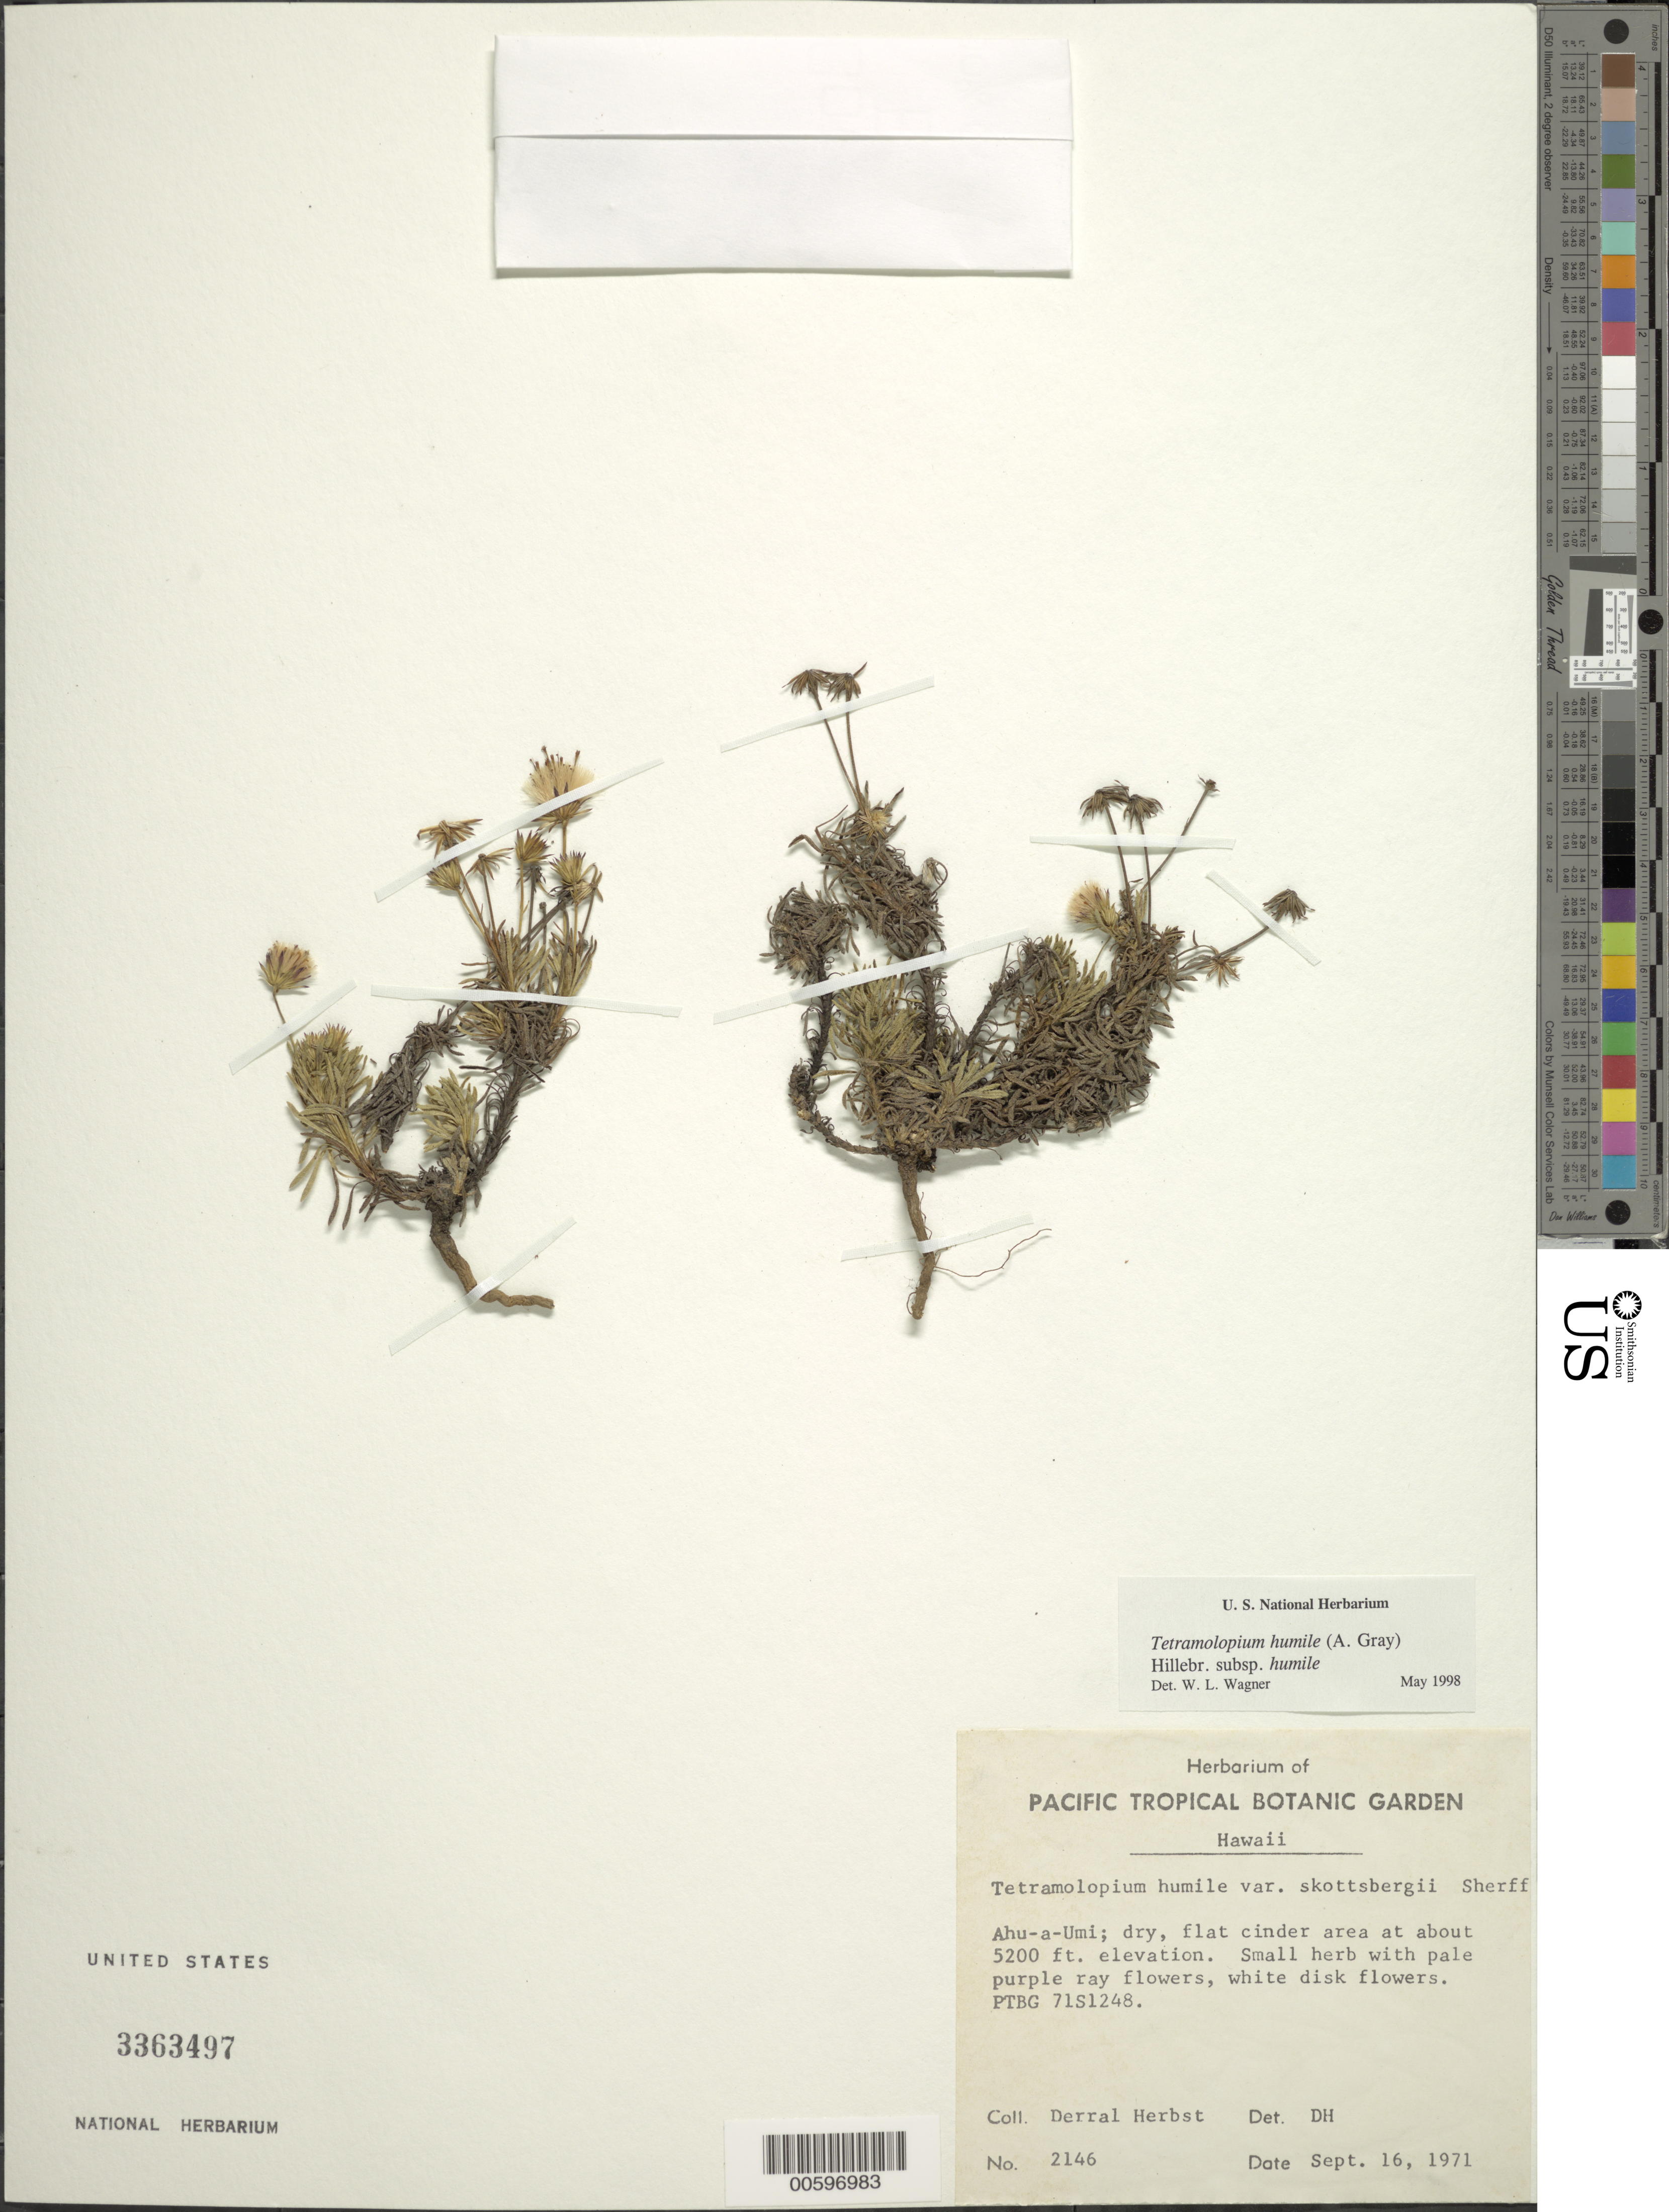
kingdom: Plantae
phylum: Tracheophyta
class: Magnoliopsida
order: Asterales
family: Asteraceae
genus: Tetramolopium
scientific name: Tetramolopium humile subsp. humile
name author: (A. Gray) Hillebr.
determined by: Wagner, W. L., (BOT), Smithsonian Institution - National Museum of Natural History (UNITED STATES)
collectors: D. R. Herbst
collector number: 2146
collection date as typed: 16 Sep 1971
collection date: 1971-09-16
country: United States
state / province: Hawaii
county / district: Hawaii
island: Hawaii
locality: Ahu-a-Umi.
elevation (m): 1585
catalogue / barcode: US 3363497